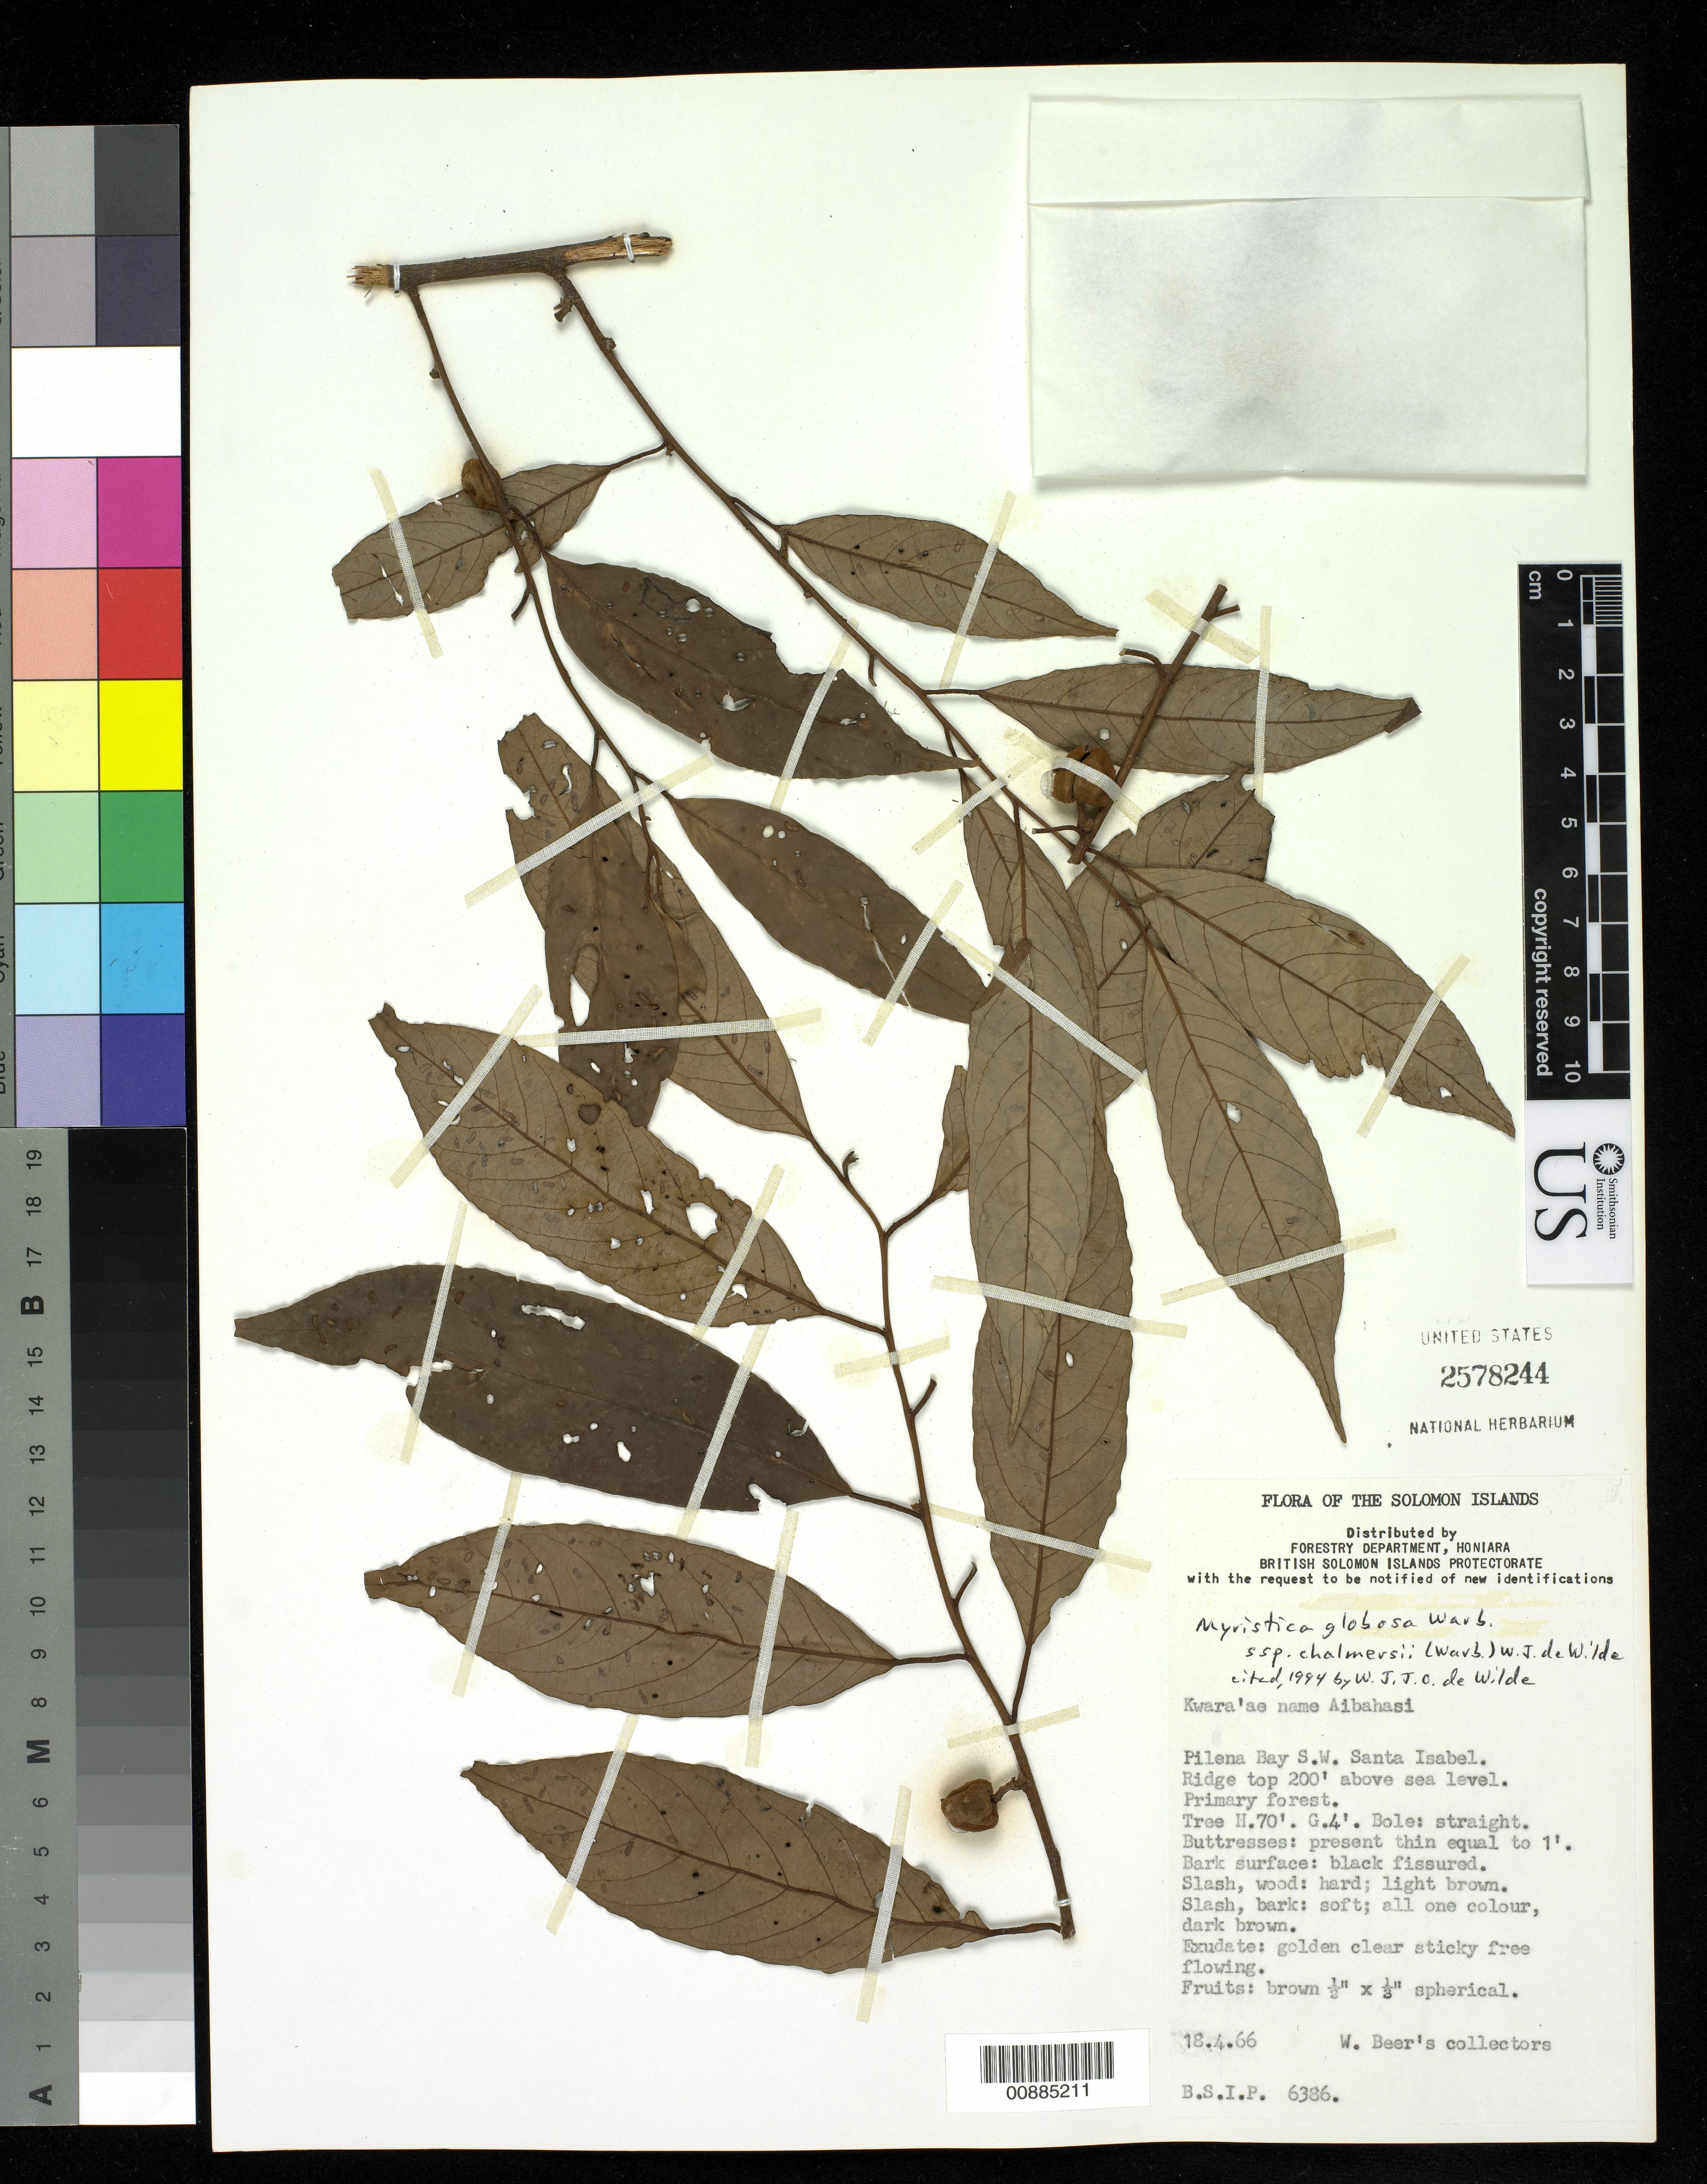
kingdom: Plantae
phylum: Tracheophyta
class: Magnoliopsida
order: Magnoliales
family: Myristicaceae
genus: Myristica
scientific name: Myristica globosa subsp. chalmersii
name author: (Warb.) W.J. de Wilde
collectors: W. Beer's Collectors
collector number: BSIP 6386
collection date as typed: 18 Apr 1966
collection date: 1966-04-18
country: Solomon Islands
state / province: Isabel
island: Santa Isabel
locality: Pilena Bay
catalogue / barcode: US 2578244